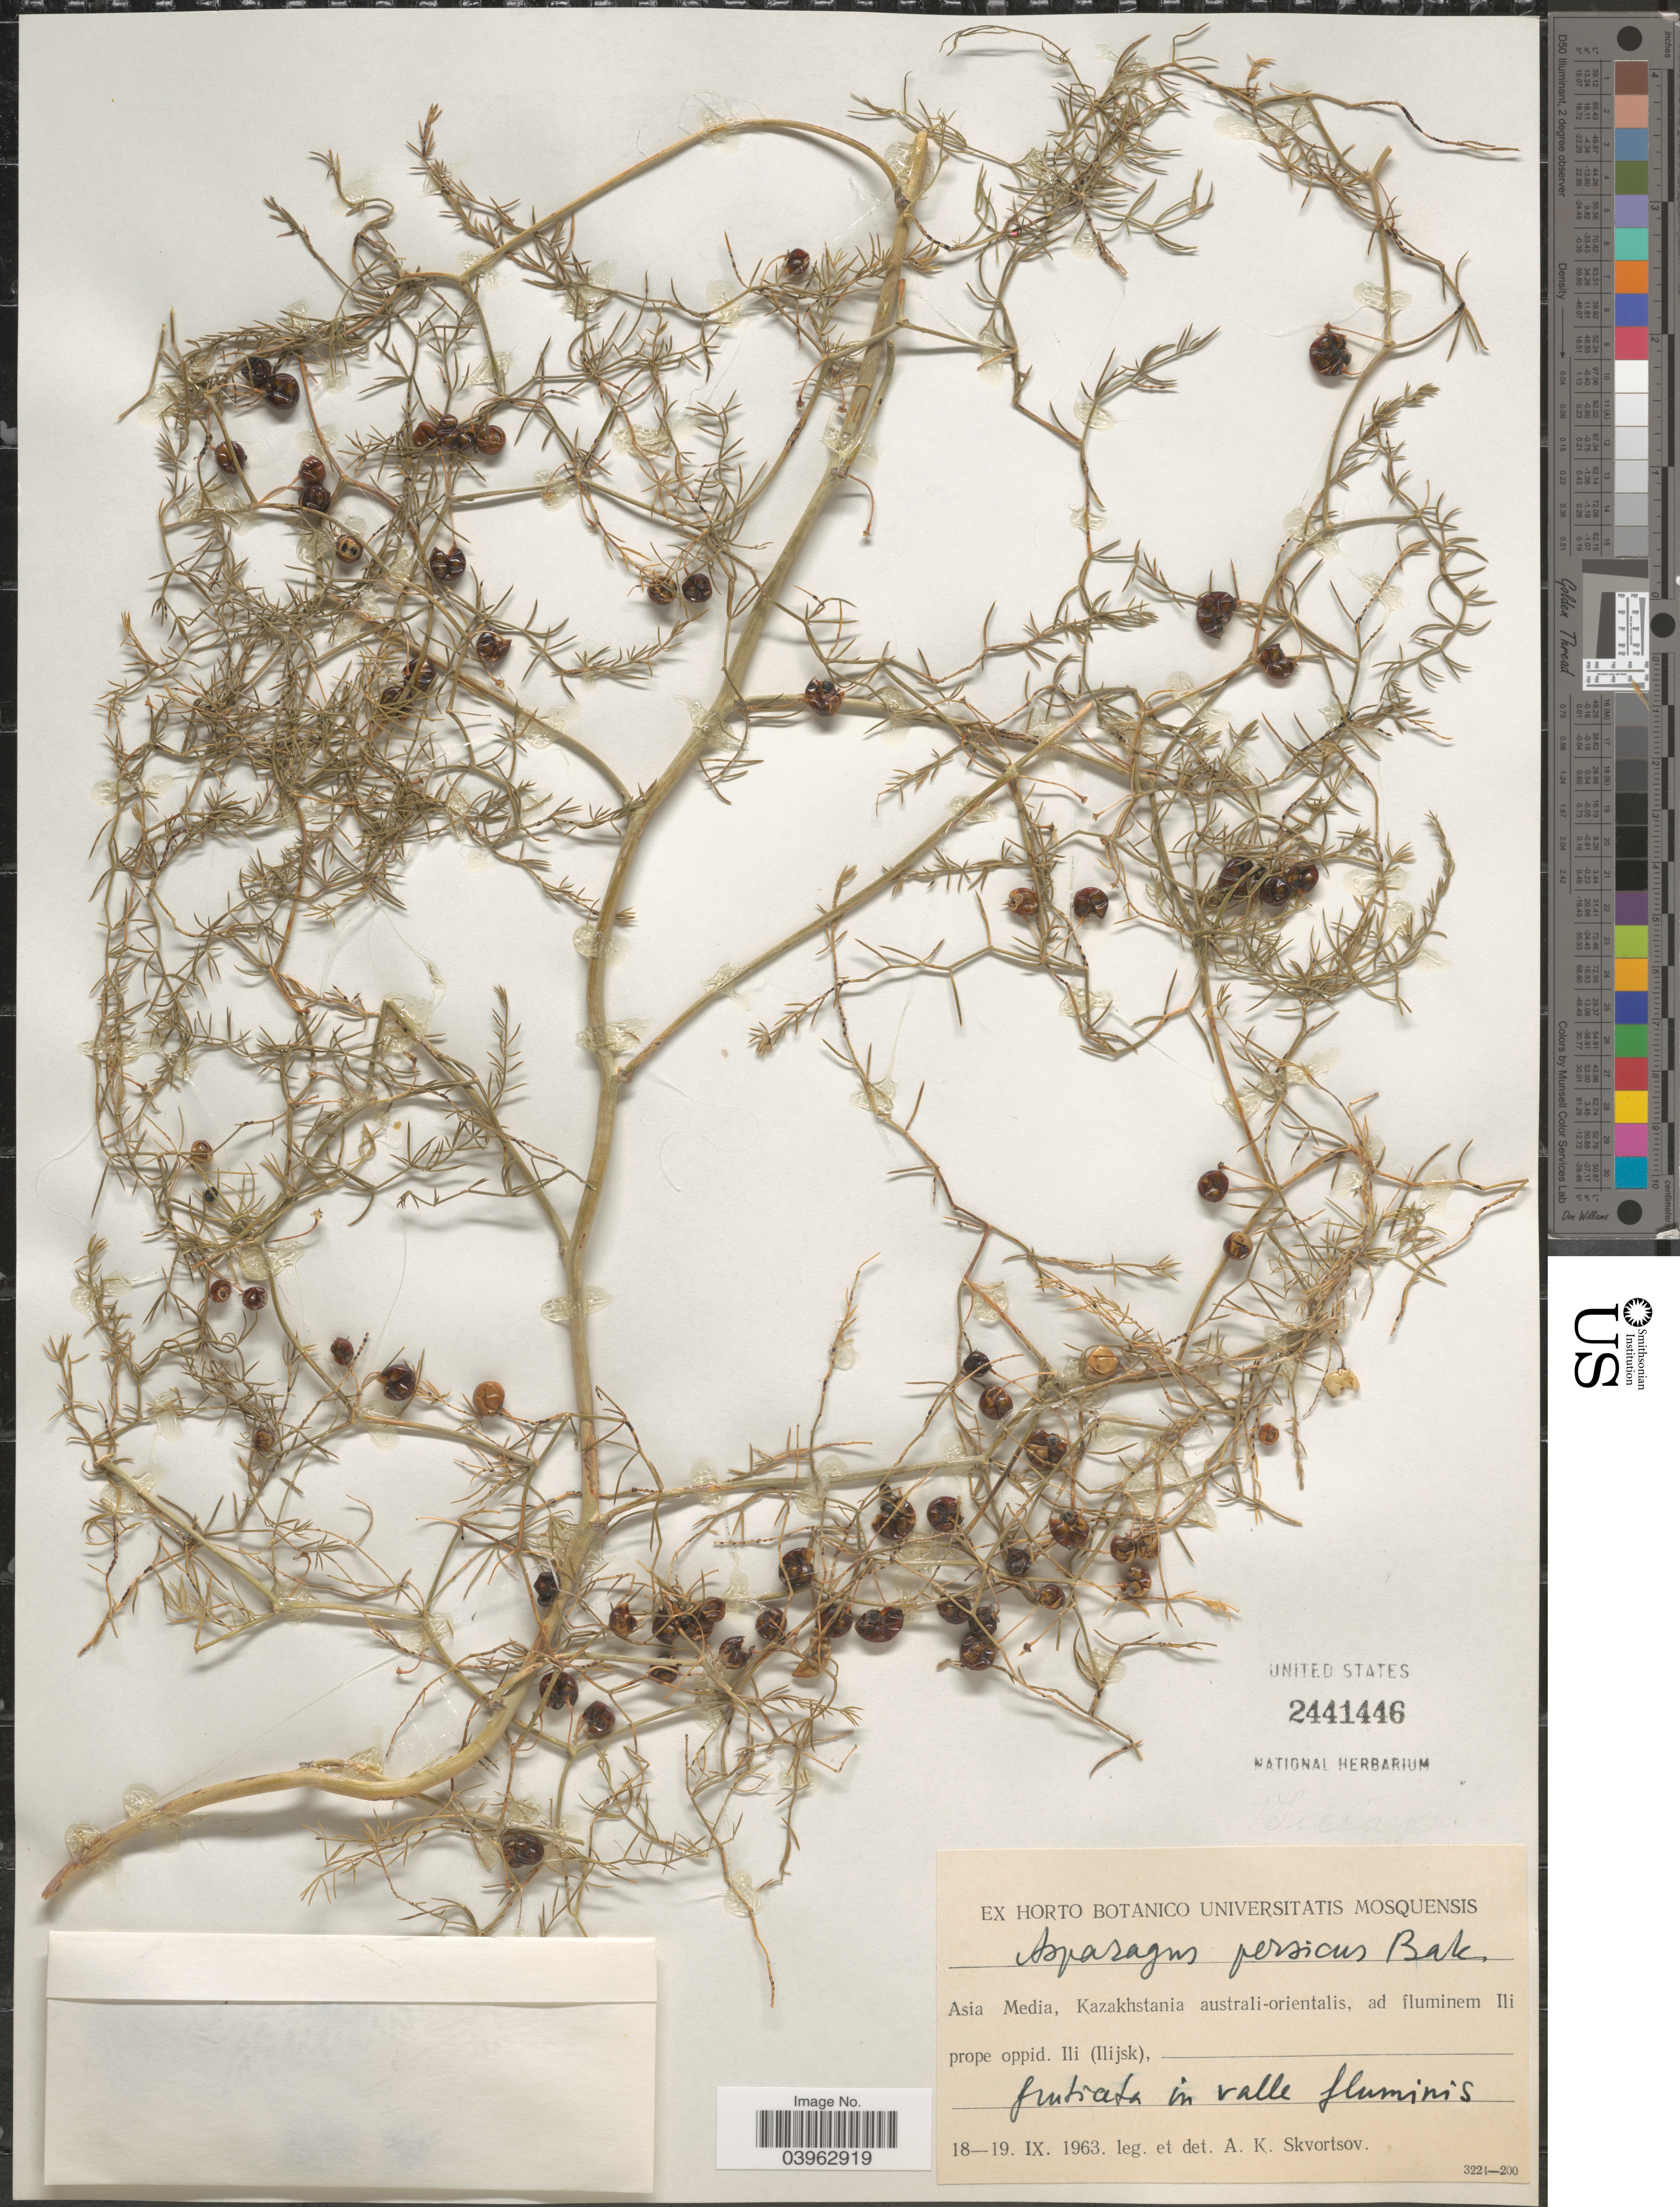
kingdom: Plantae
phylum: Tracheophyta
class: Liliopsida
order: Asparagales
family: Asparagaceae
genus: Asparagus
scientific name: Asparagus persicus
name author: Baker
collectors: A. K. Skvortsov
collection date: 1963-09-18/1963-09-19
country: Kazakhstan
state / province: Almaty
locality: Asia Media, Kazakhstania australi-orientalis, ad fluminem Ili prope oppid. Ili (Ilijsk), fruticata in valle fluminis.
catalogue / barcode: US 2441446